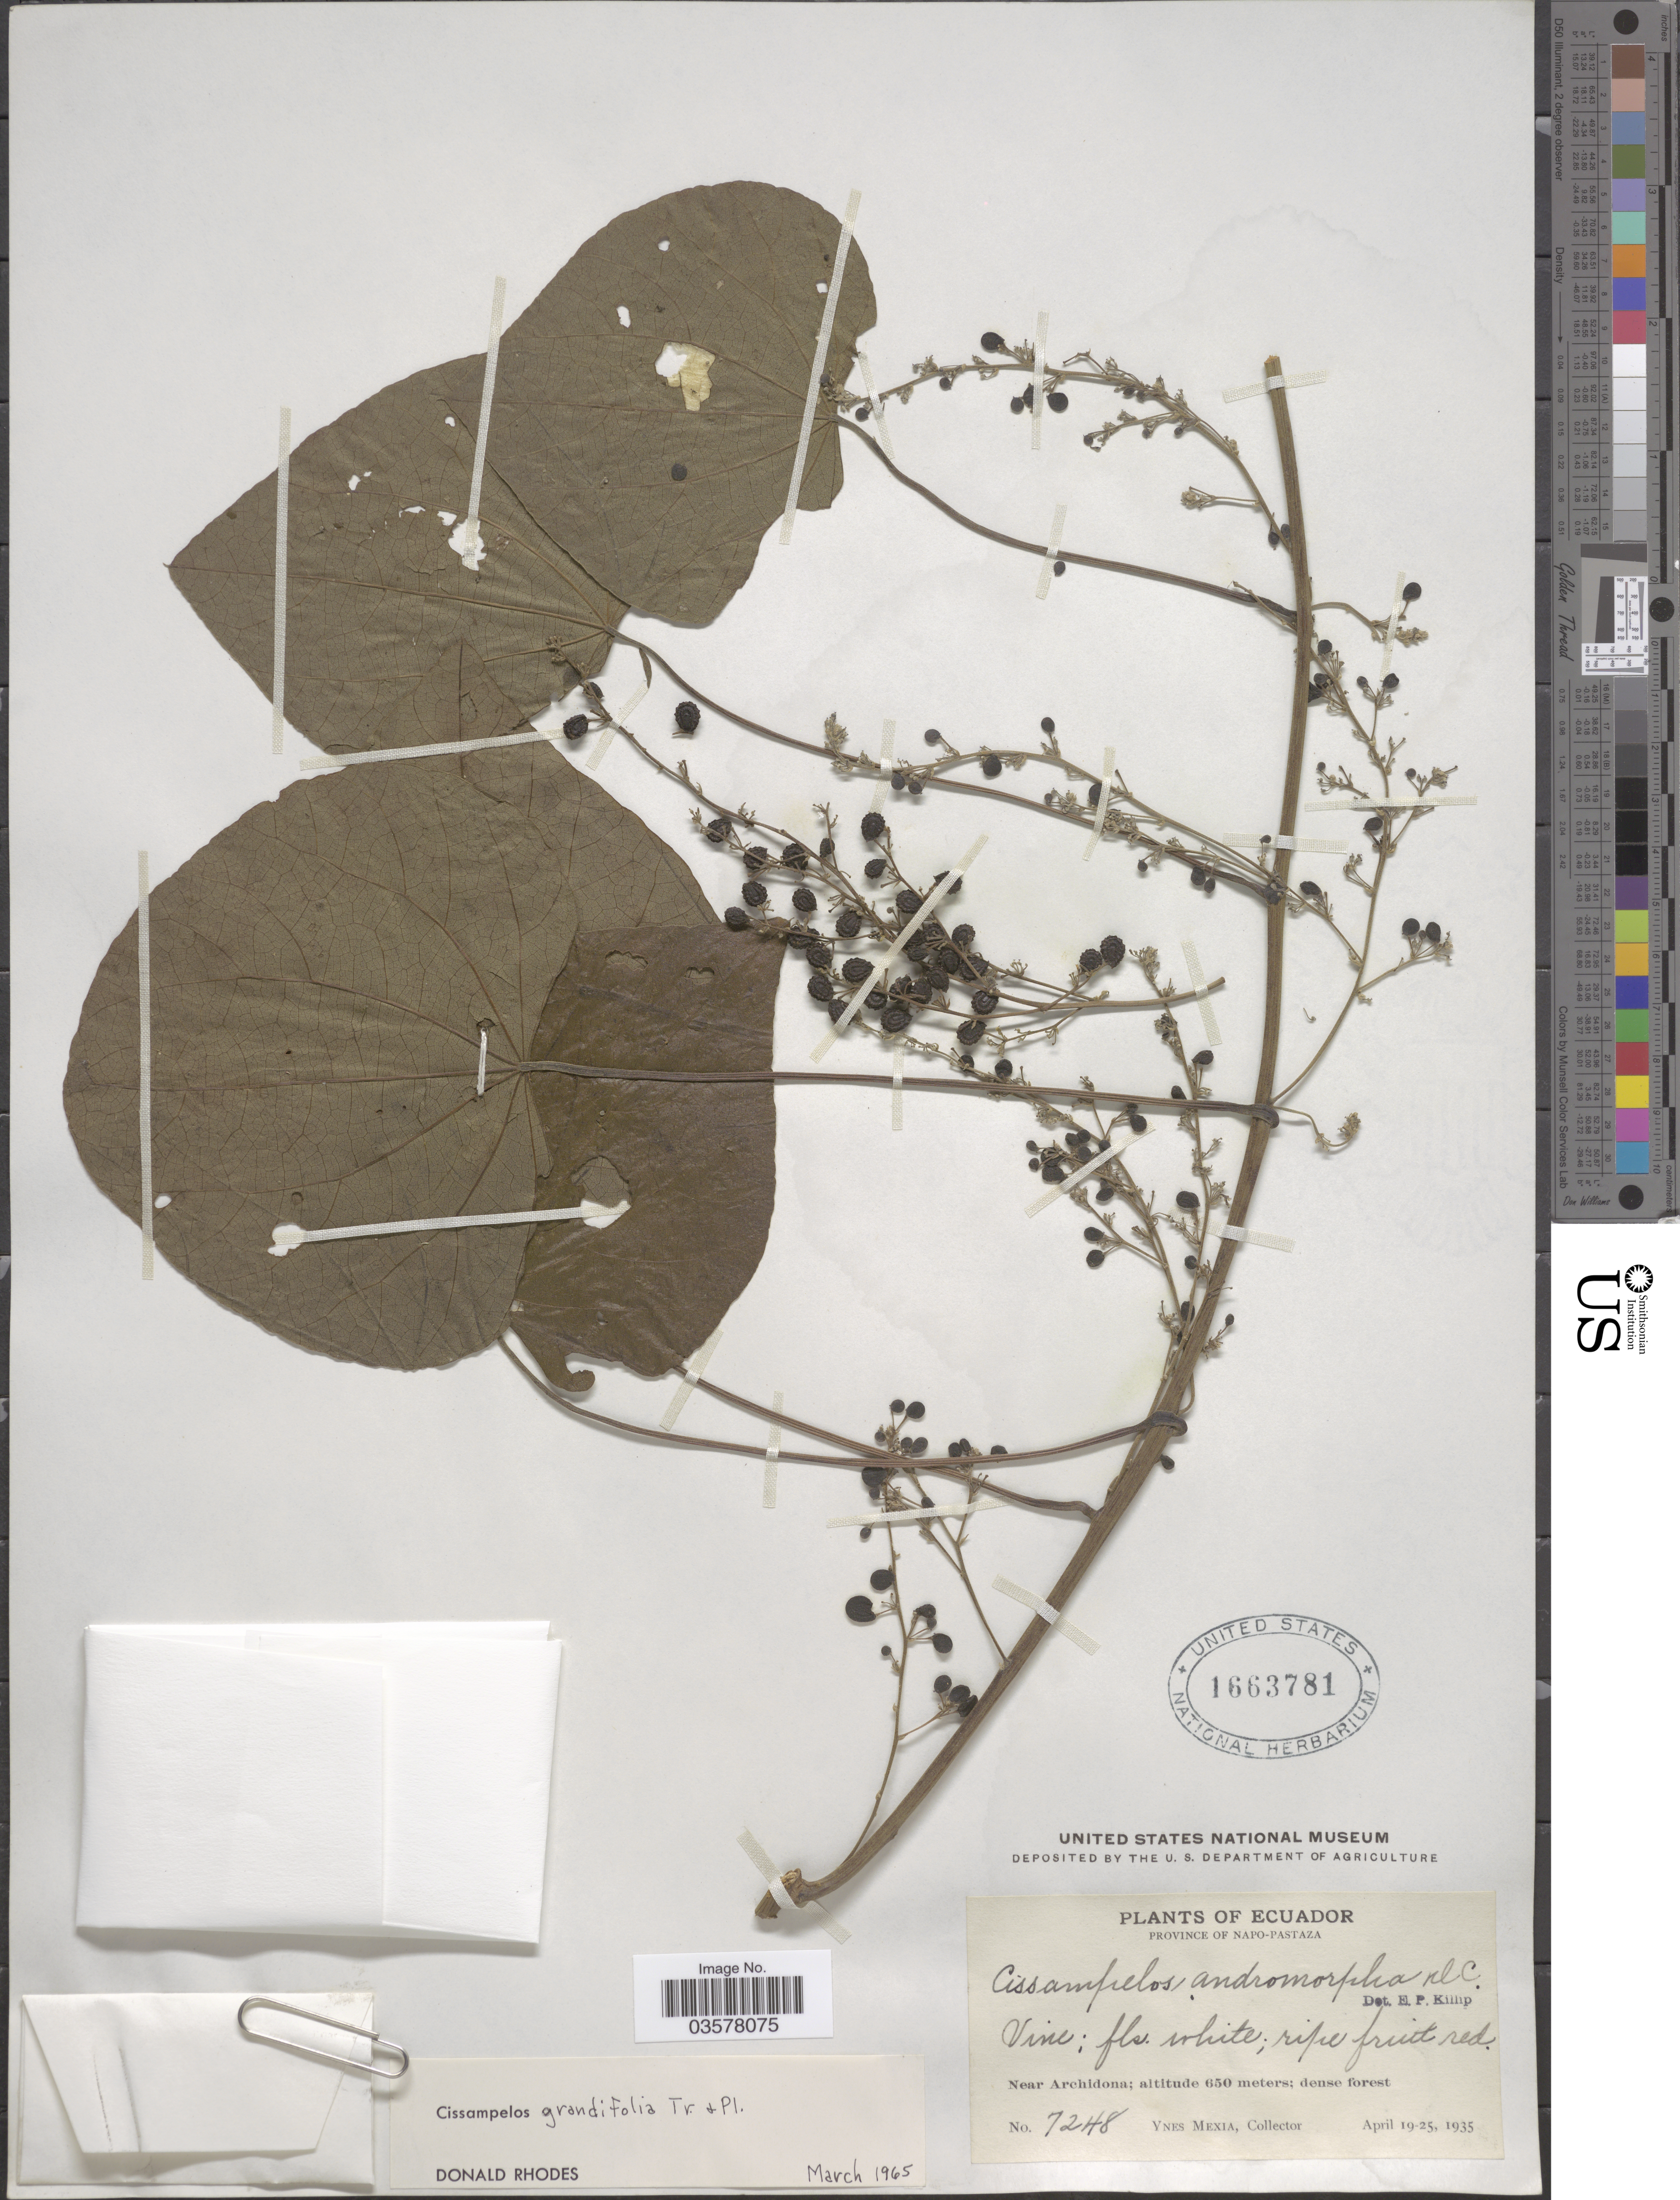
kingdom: Plantae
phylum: Tracheophyta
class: Magnoliopsida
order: Ranunculales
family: Menispermaceae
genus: Cissampelos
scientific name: Cissampelos andromorpha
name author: DC.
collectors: Y. Mexia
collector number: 7248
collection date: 1935-04-19/1935-04-25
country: Peru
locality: Province Napo-Pastaza. Near Archidona.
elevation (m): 650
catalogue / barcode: US 1663781